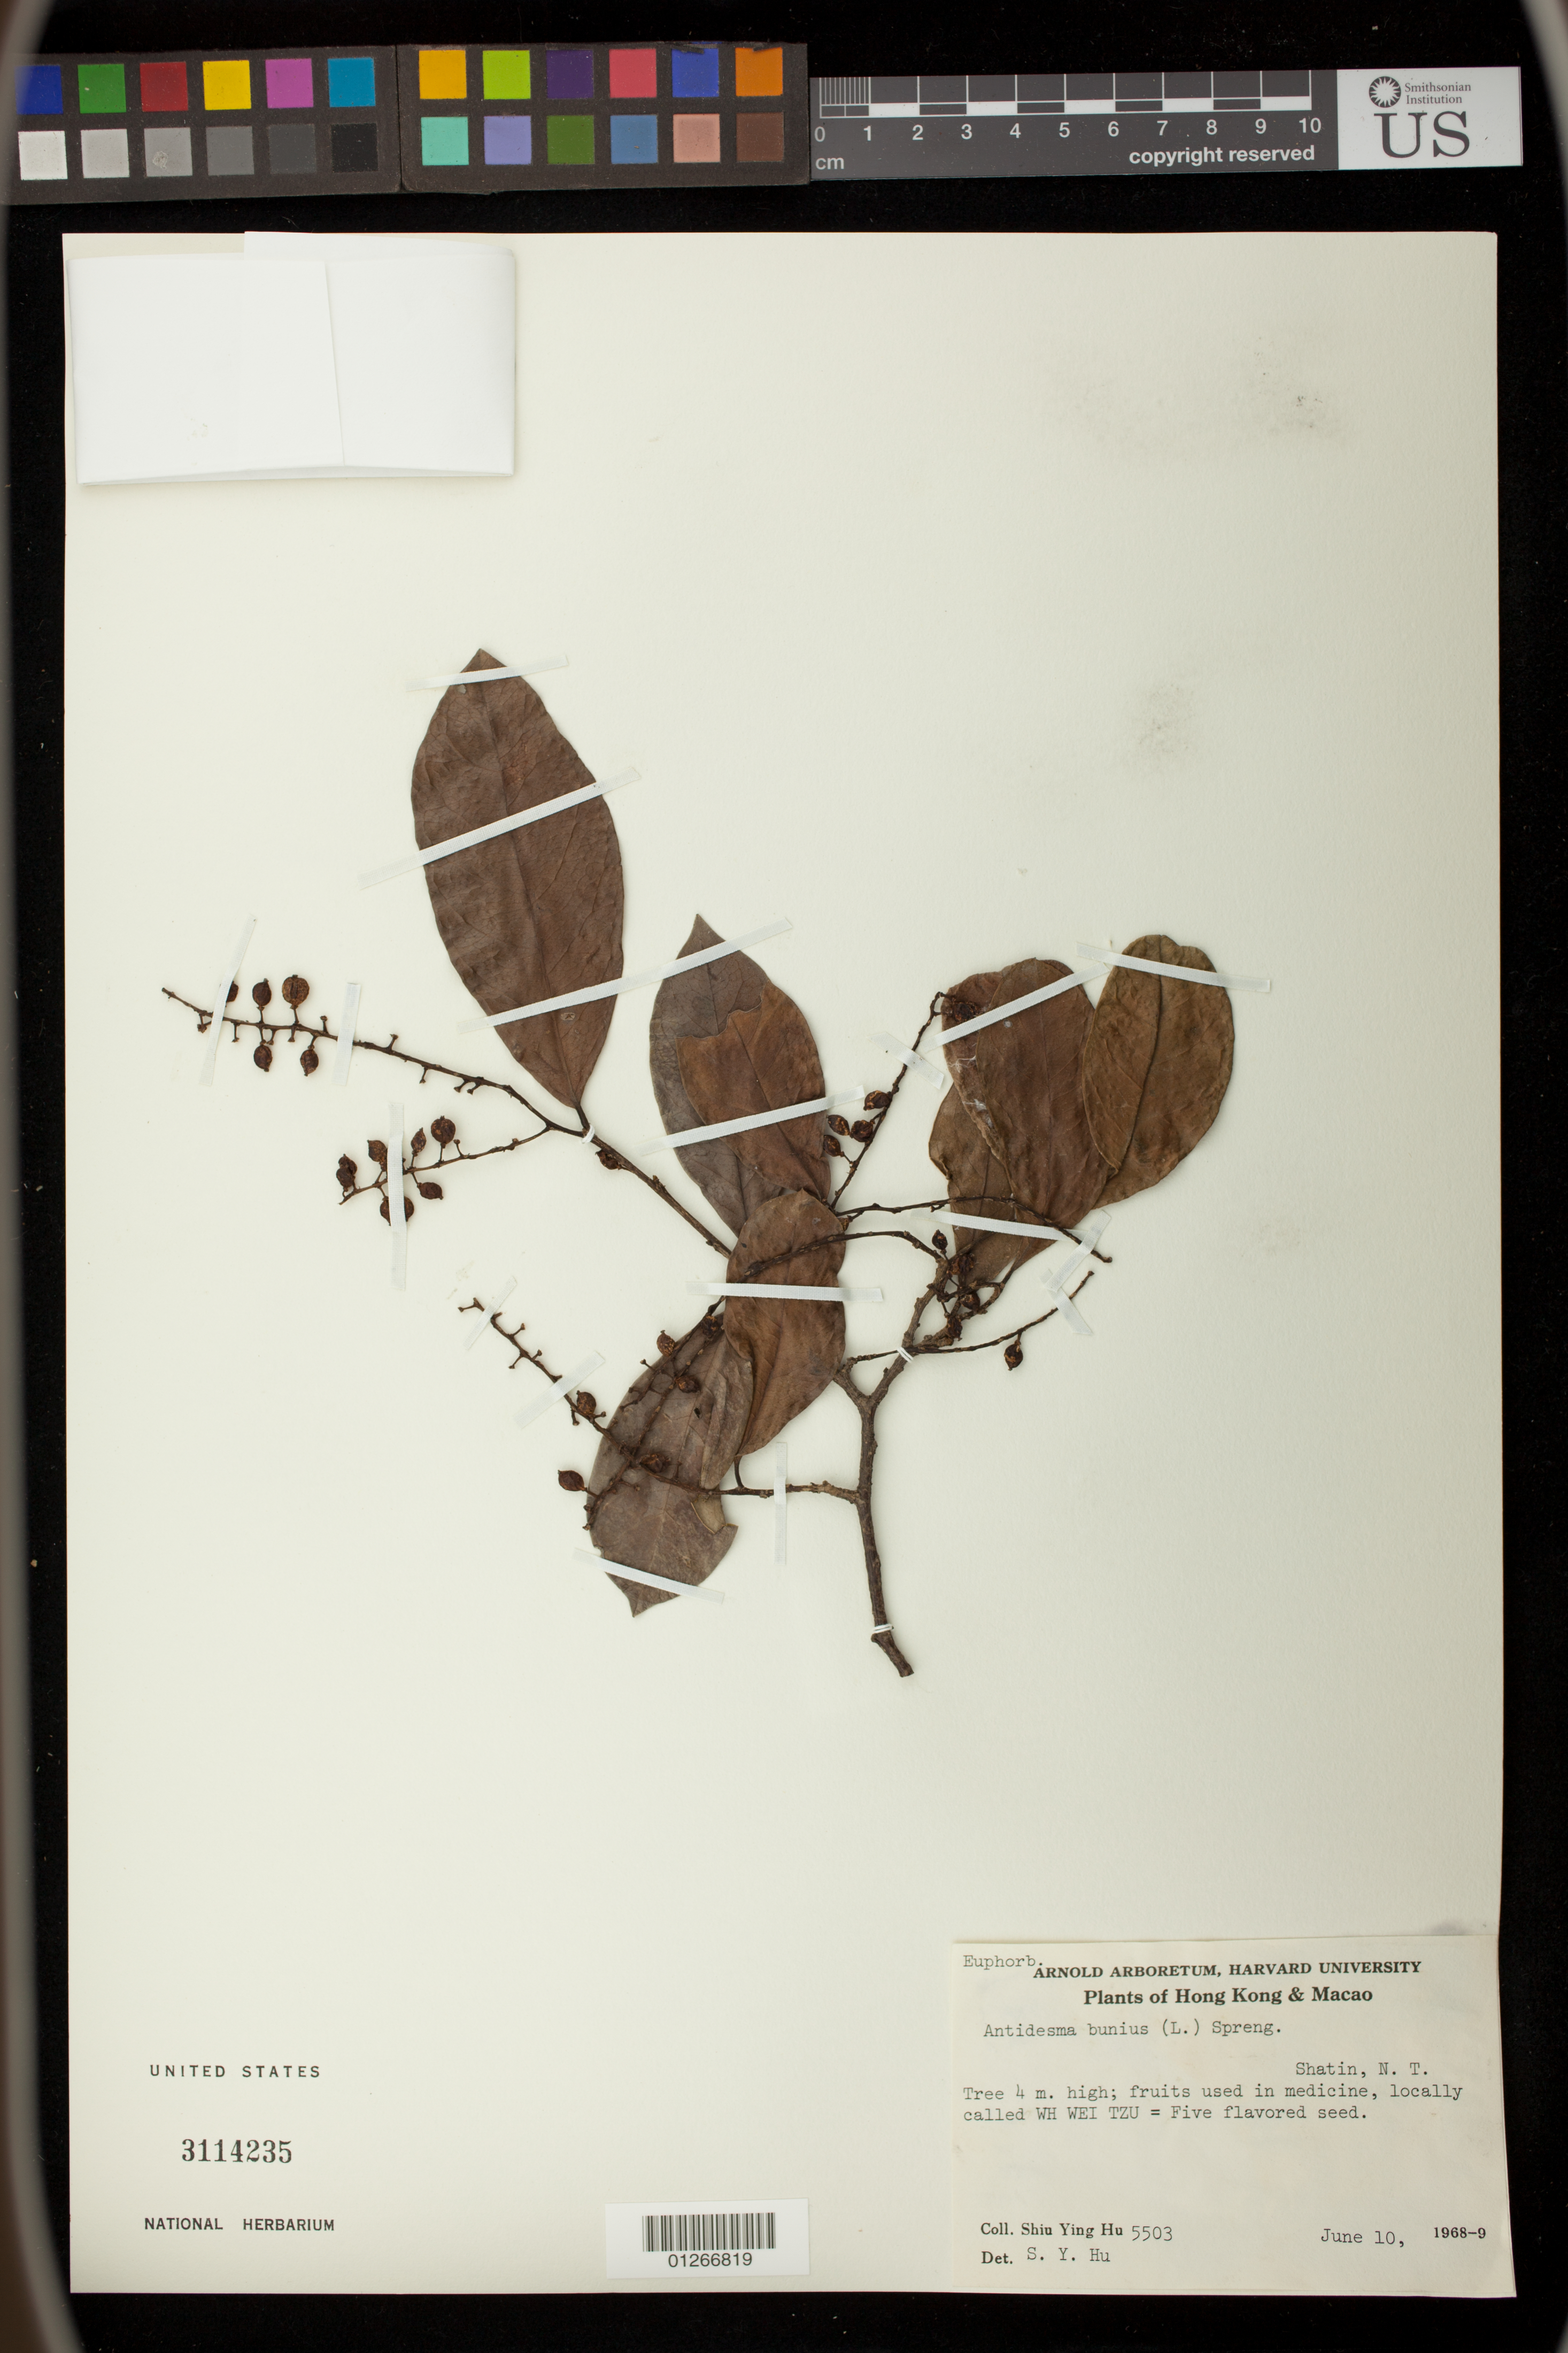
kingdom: Plantae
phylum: Tracheophyta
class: Magnoliopsida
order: Malpighiales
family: Phyllanthaceae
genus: Antidesma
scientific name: Antidesma bunius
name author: (L.) Spreng.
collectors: S. Y. Hu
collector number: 5503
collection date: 1968-06-10/1969-06-10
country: China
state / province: Hong Kong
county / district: Sha Tin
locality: Shatin, N.T.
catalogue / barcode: US 3114235